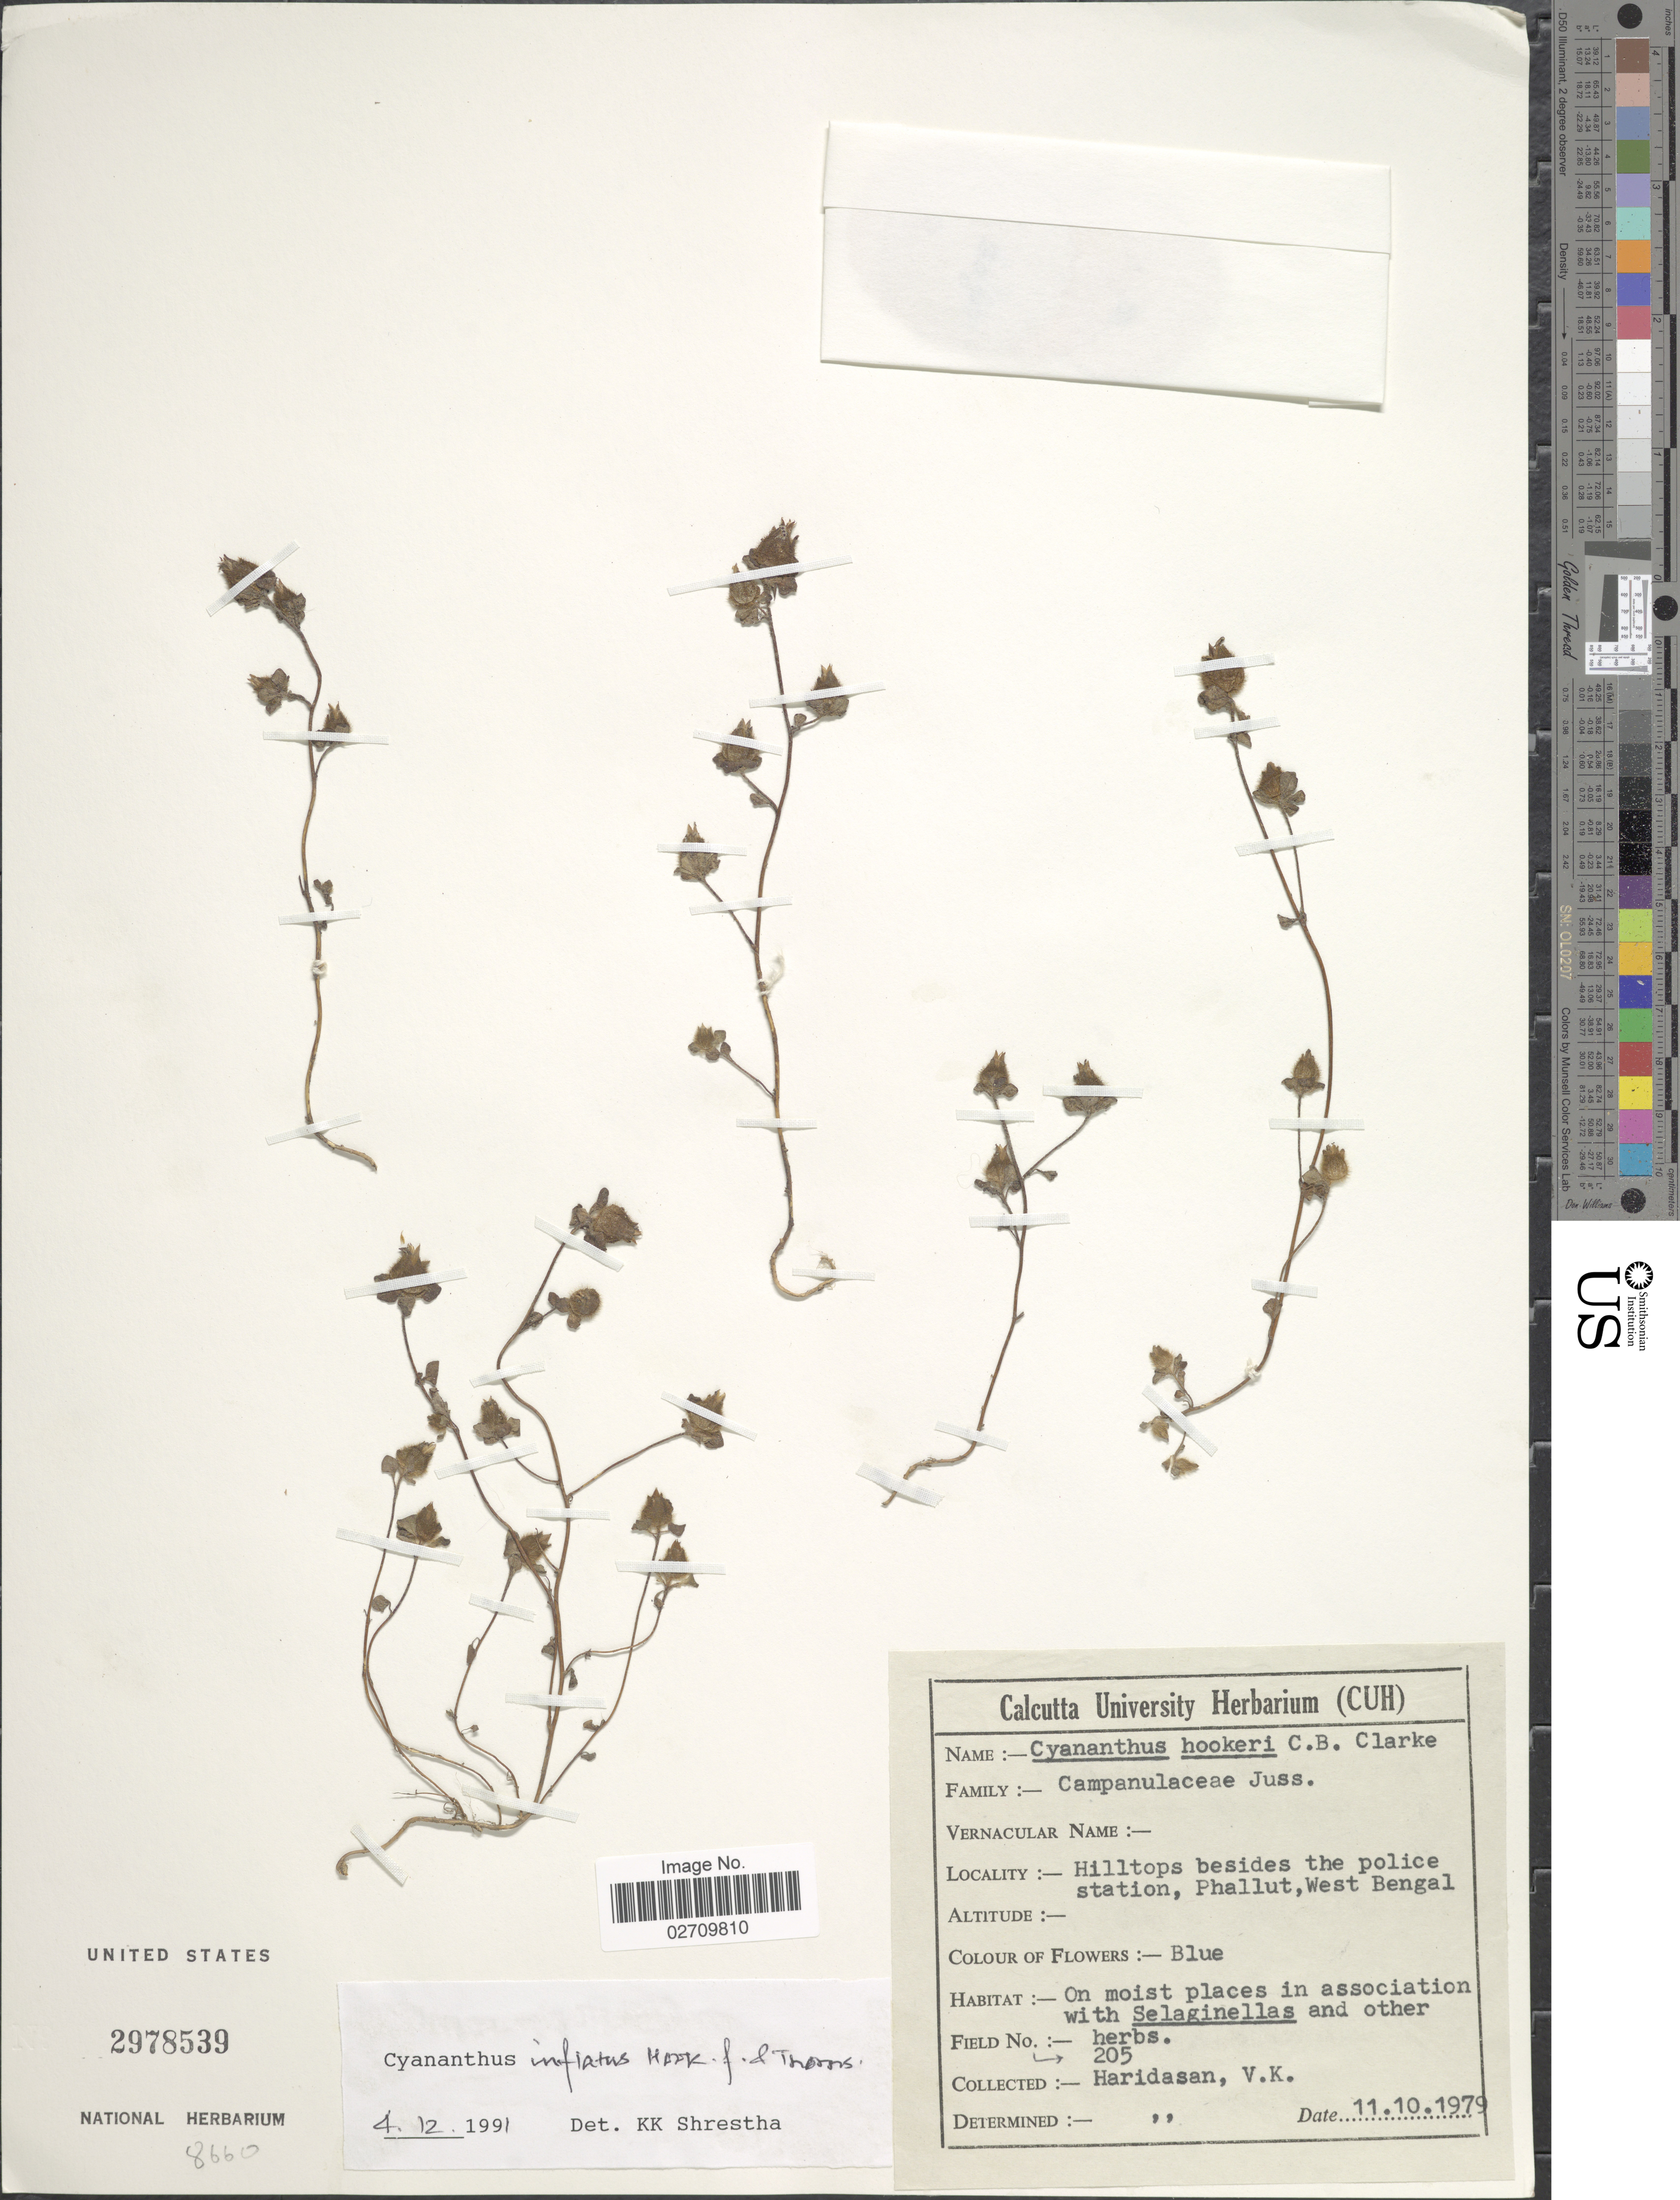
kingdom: Plantae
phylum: Tracheophyta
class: Magnoliopsida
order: Asterales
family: Campanulaceae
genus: Cyananthus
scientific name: Cyananthus inflatus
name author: Hook. f. & Thomson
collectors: V. Haridasan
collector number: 205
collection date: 1979-10-11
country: India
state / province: West Bengal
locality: Hilltops besides the police station, Phallut, West Bengal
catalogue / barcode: US 2978539